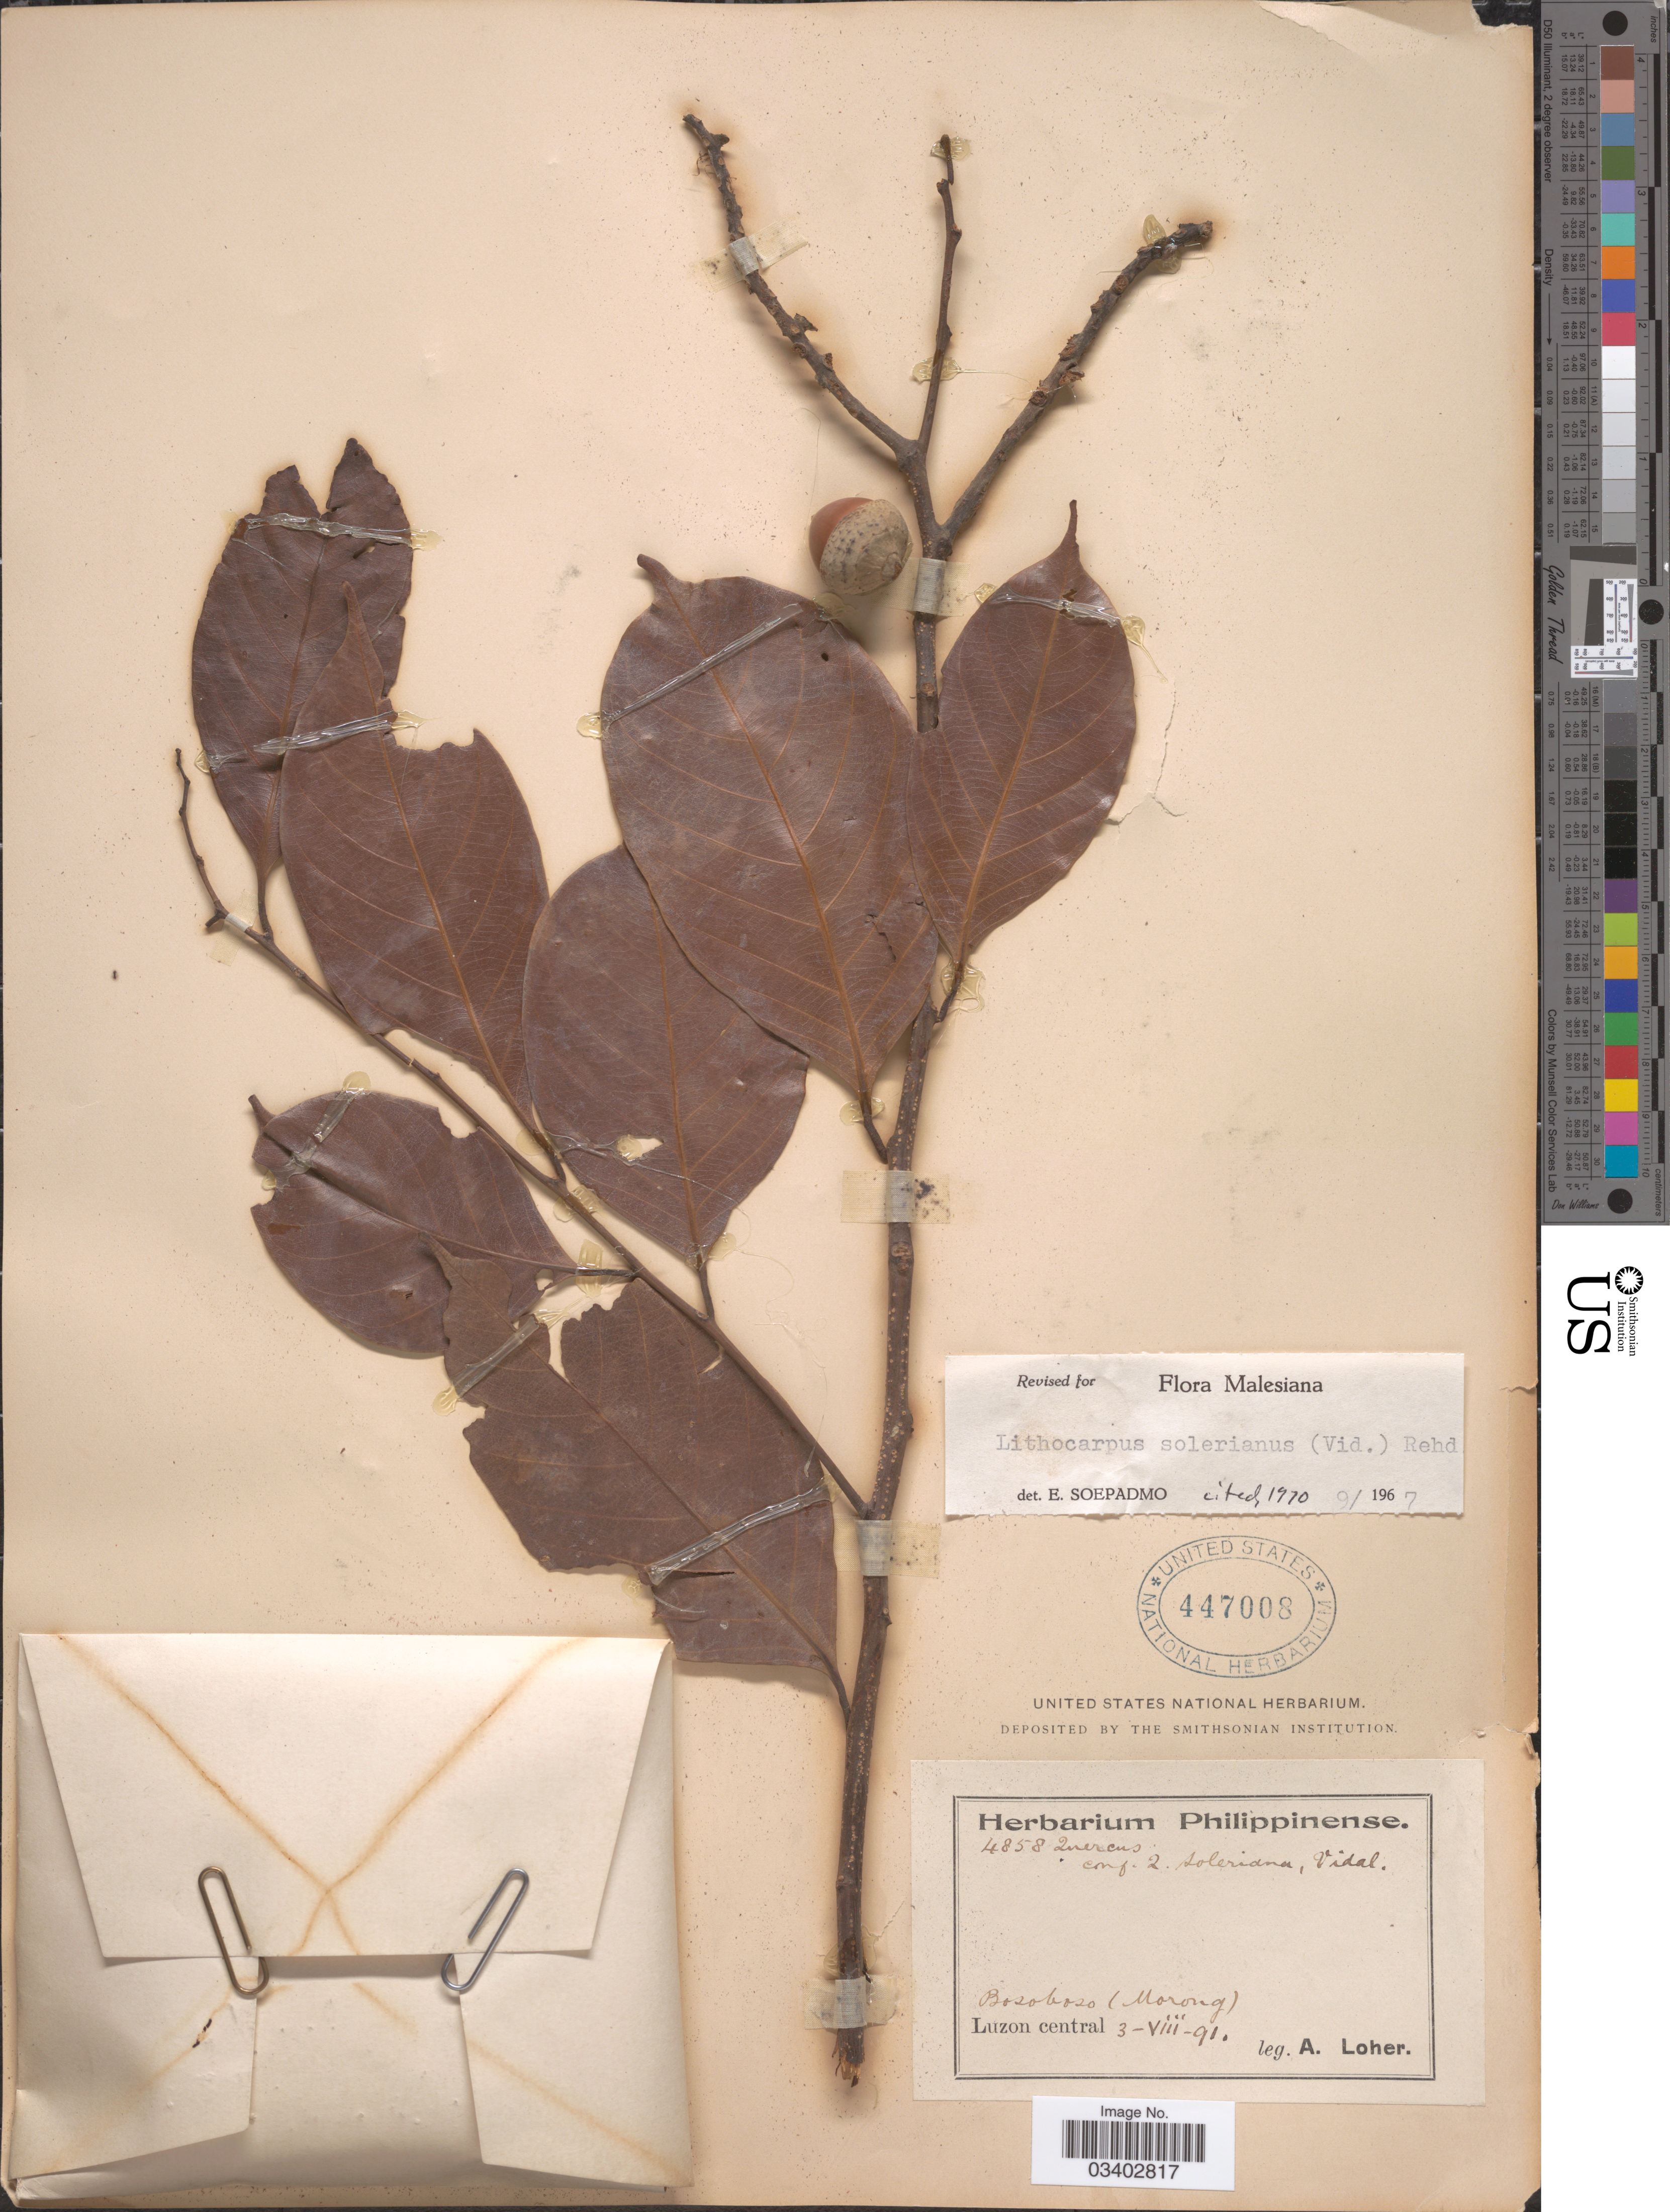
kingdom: Plantae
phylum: Tracheophyta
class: Magnoliopsida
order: Fagales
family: Fagaceae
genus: Lithocarpus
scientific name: Lithocarpus solerianus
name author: (Vidal) Rehder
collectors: A. Loher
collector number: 4858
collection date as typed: Transcribed d/m/y: 3/8/91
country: Philippines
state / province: Central Luzon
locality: Bosoboso (Morong). Luzon central.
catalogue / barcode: US 447008